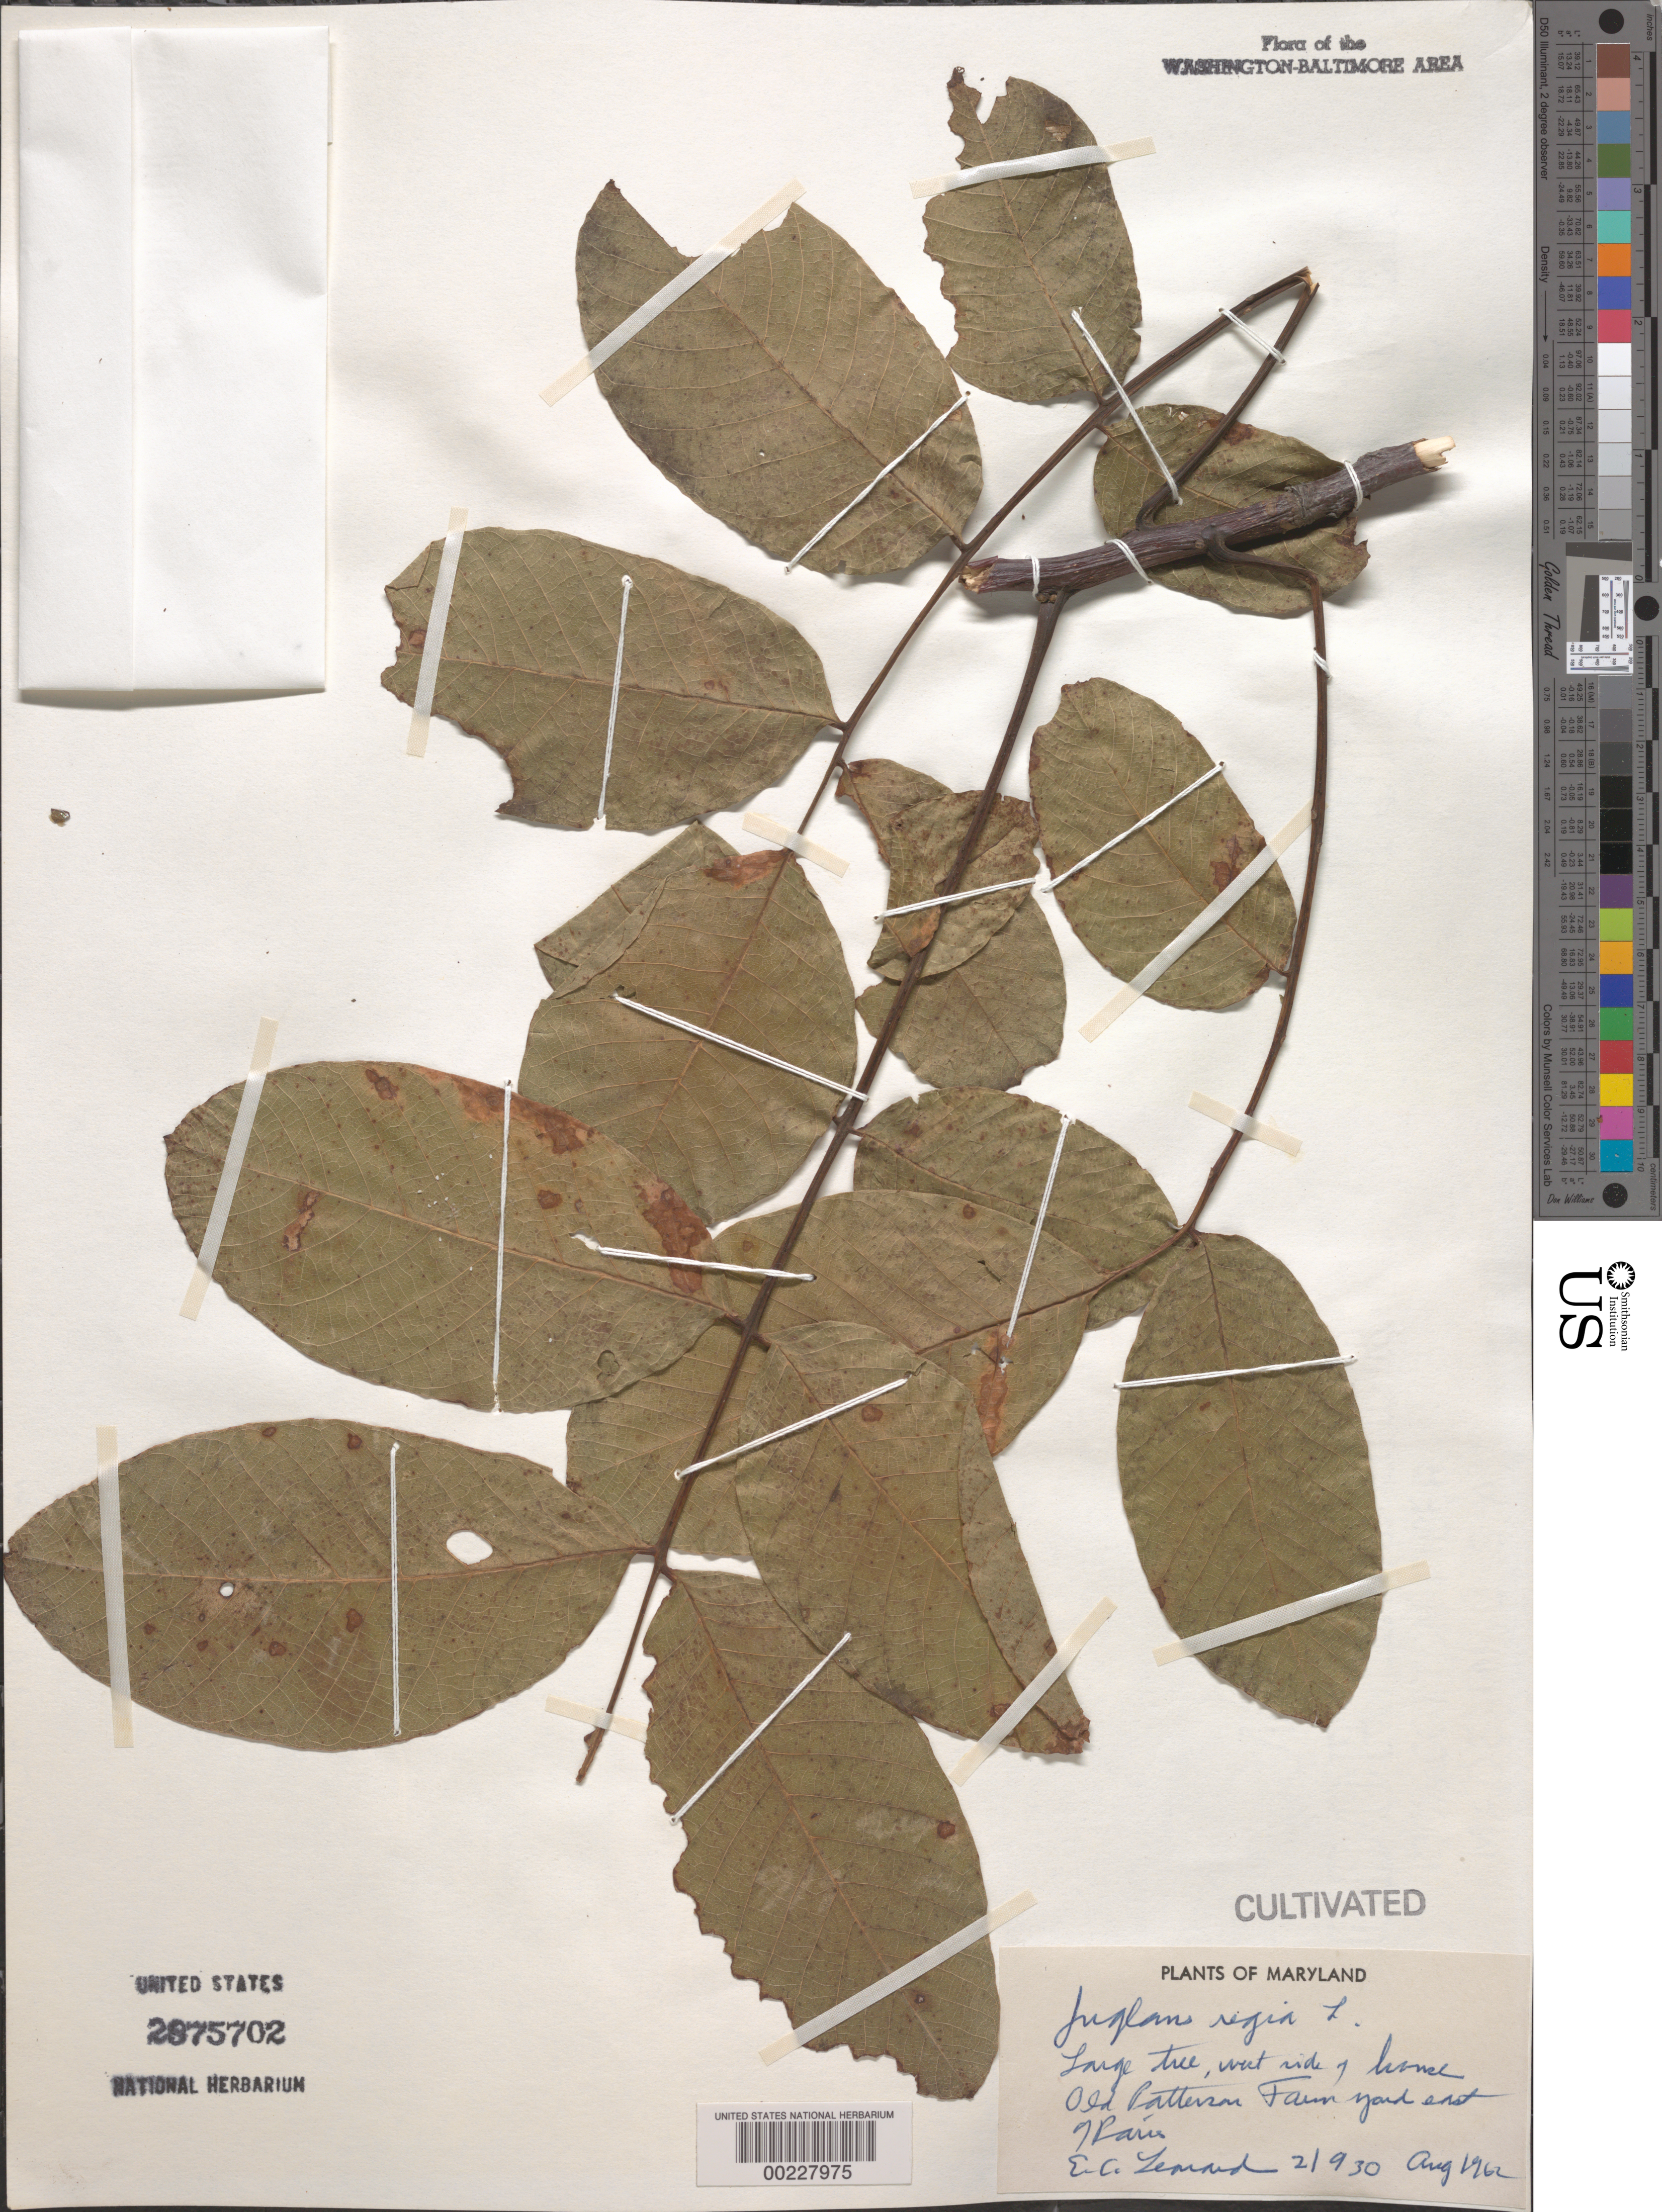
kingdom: Plantae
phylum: Tracheophyta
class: Magnoliopsida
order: Fagales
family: Juglandaceae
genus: Juglans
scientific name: Juglans regia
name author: L.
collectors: E. C. Leonard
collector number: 21930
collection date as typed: Aug 1962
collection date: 1962-08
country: United States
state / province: Maryland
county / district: Calvert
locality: E of Paris, Old Patterson Farm, W side of House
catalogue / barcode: US 2875702